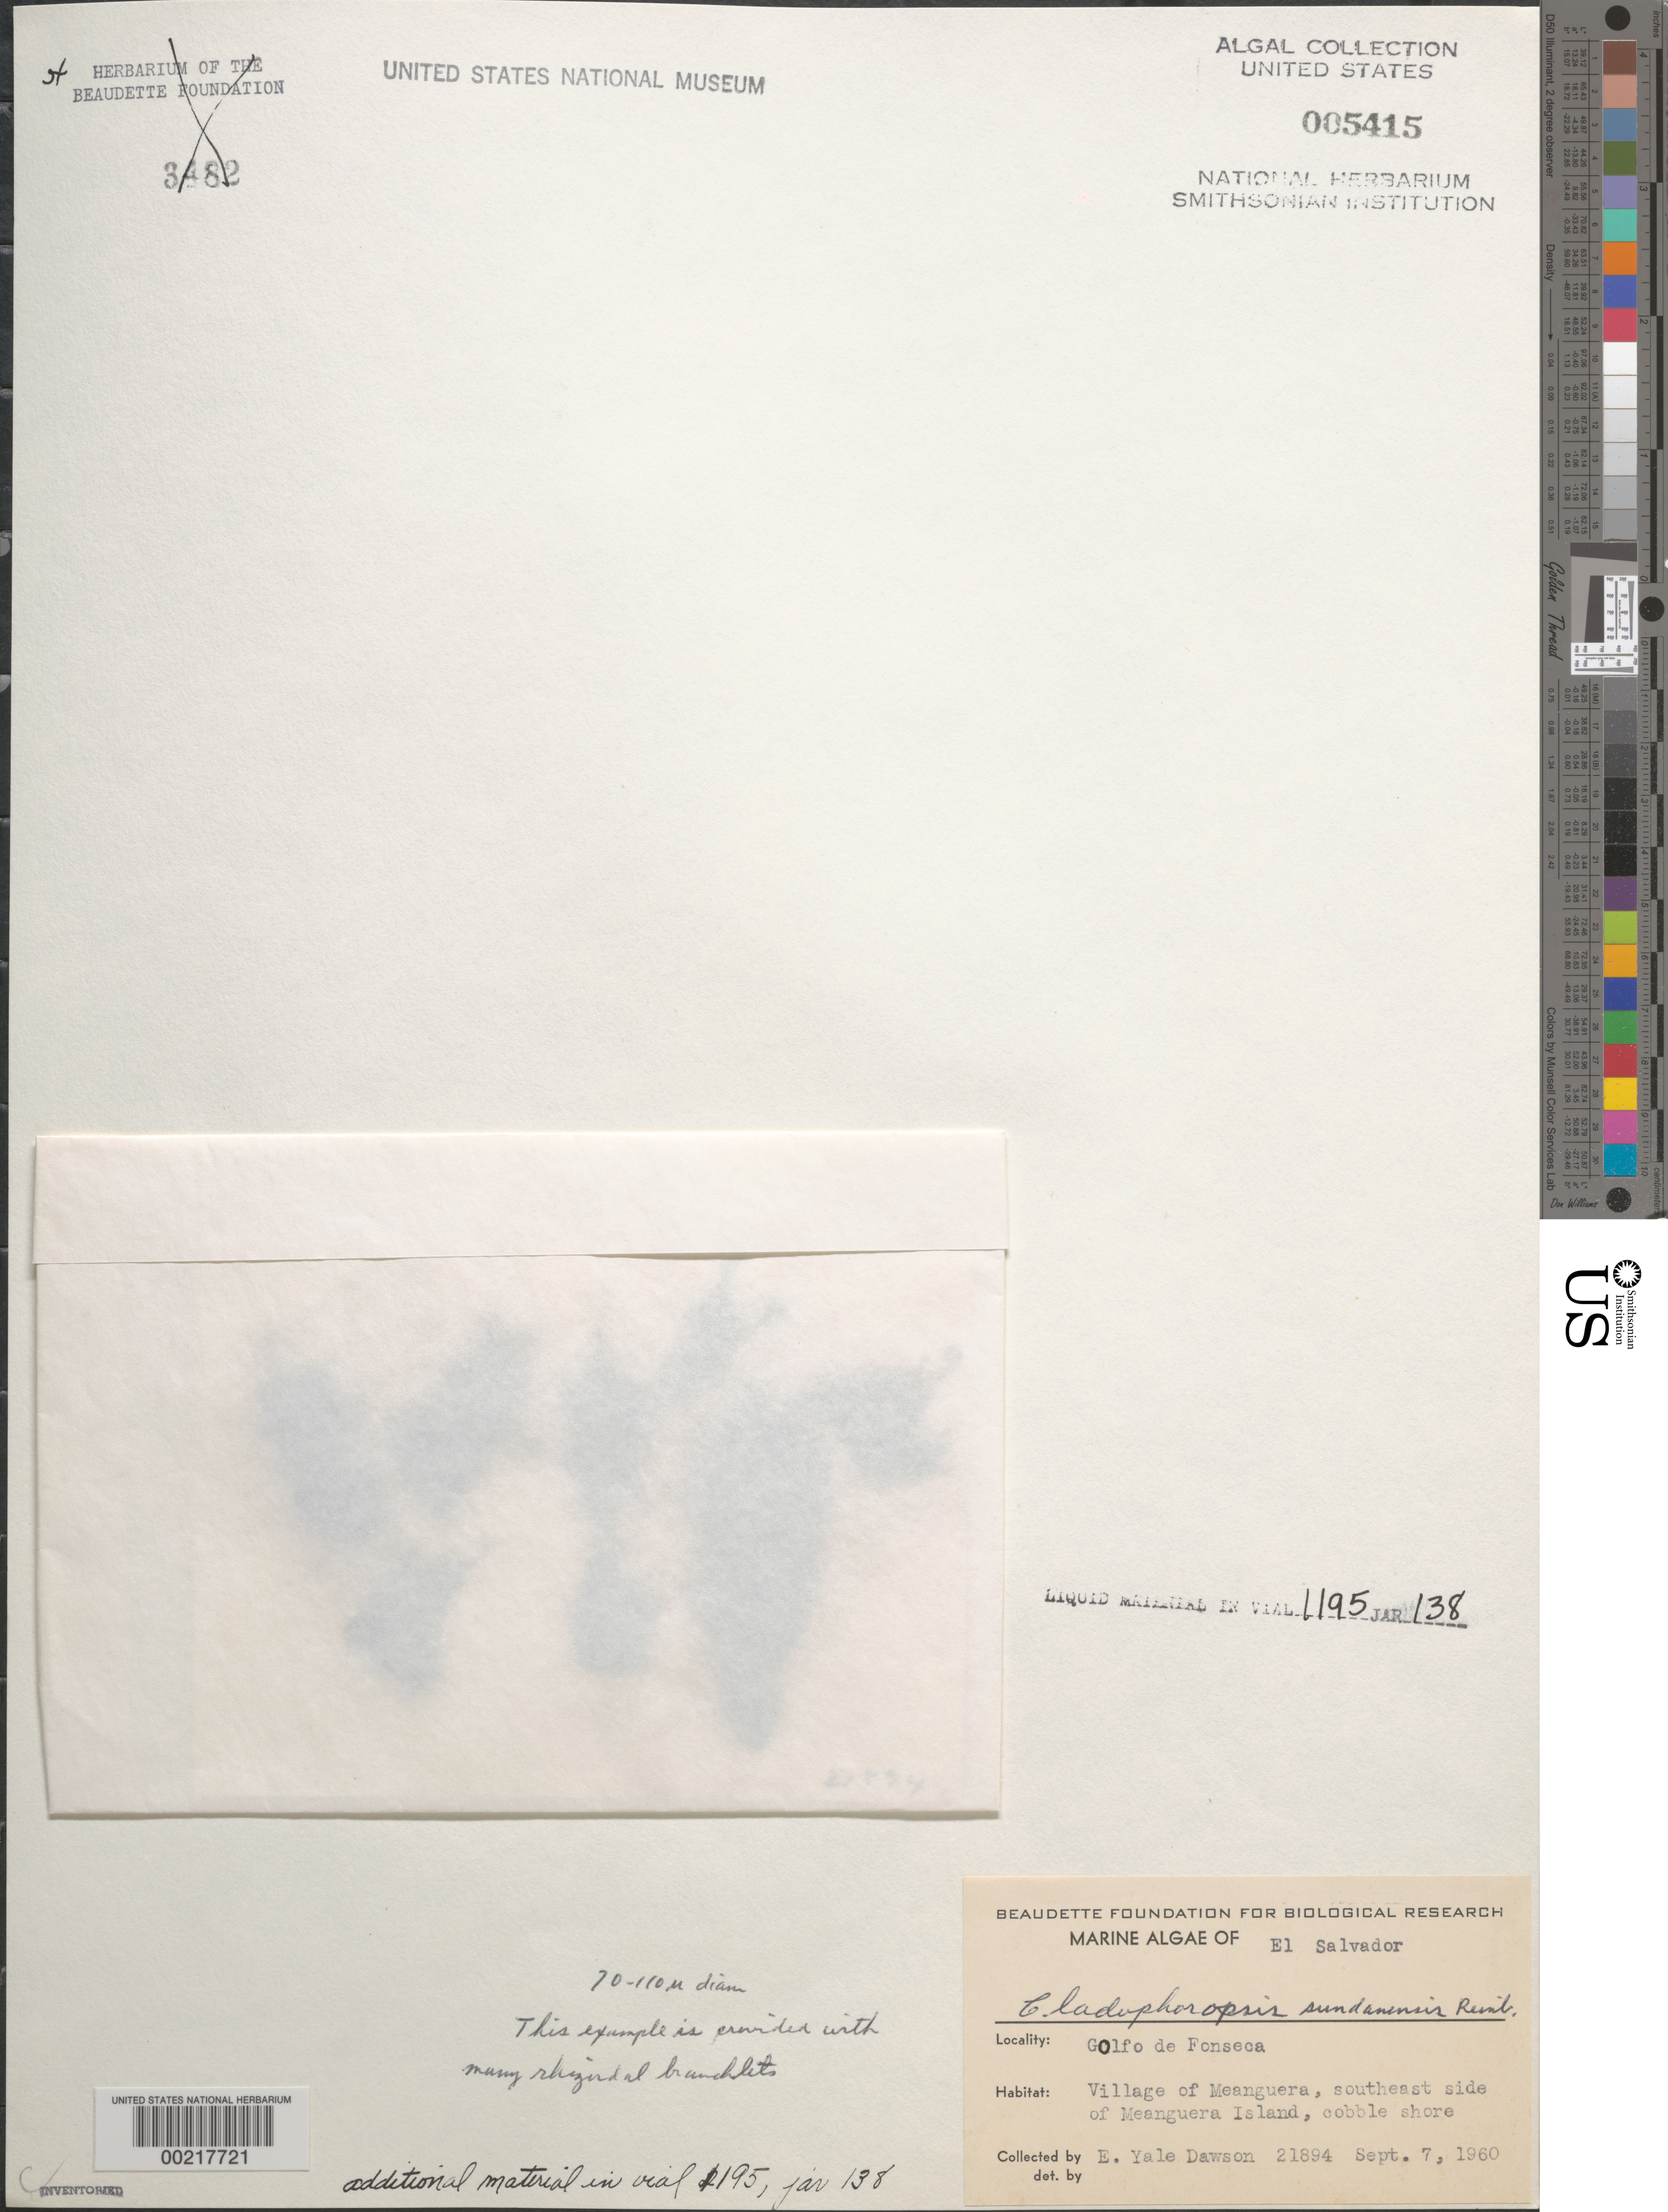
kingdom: Plantae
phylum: Chlorophyta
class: Ulvophyceae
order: Siphonocladales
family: Boodleaceae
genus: Cladophoropsis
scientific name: Cladophoropsis fasciculata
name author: (Kjellm.) N.Wille in Engl. & Prantl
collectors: E. Y. Dawson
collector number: EYD 21894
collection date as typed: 07 Sep 1960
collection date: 1960-09-07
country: El Salvador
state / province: La Unión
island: Isla Meanguera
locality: Meanguera, Golfo de Fonseca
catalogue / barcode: US 5415